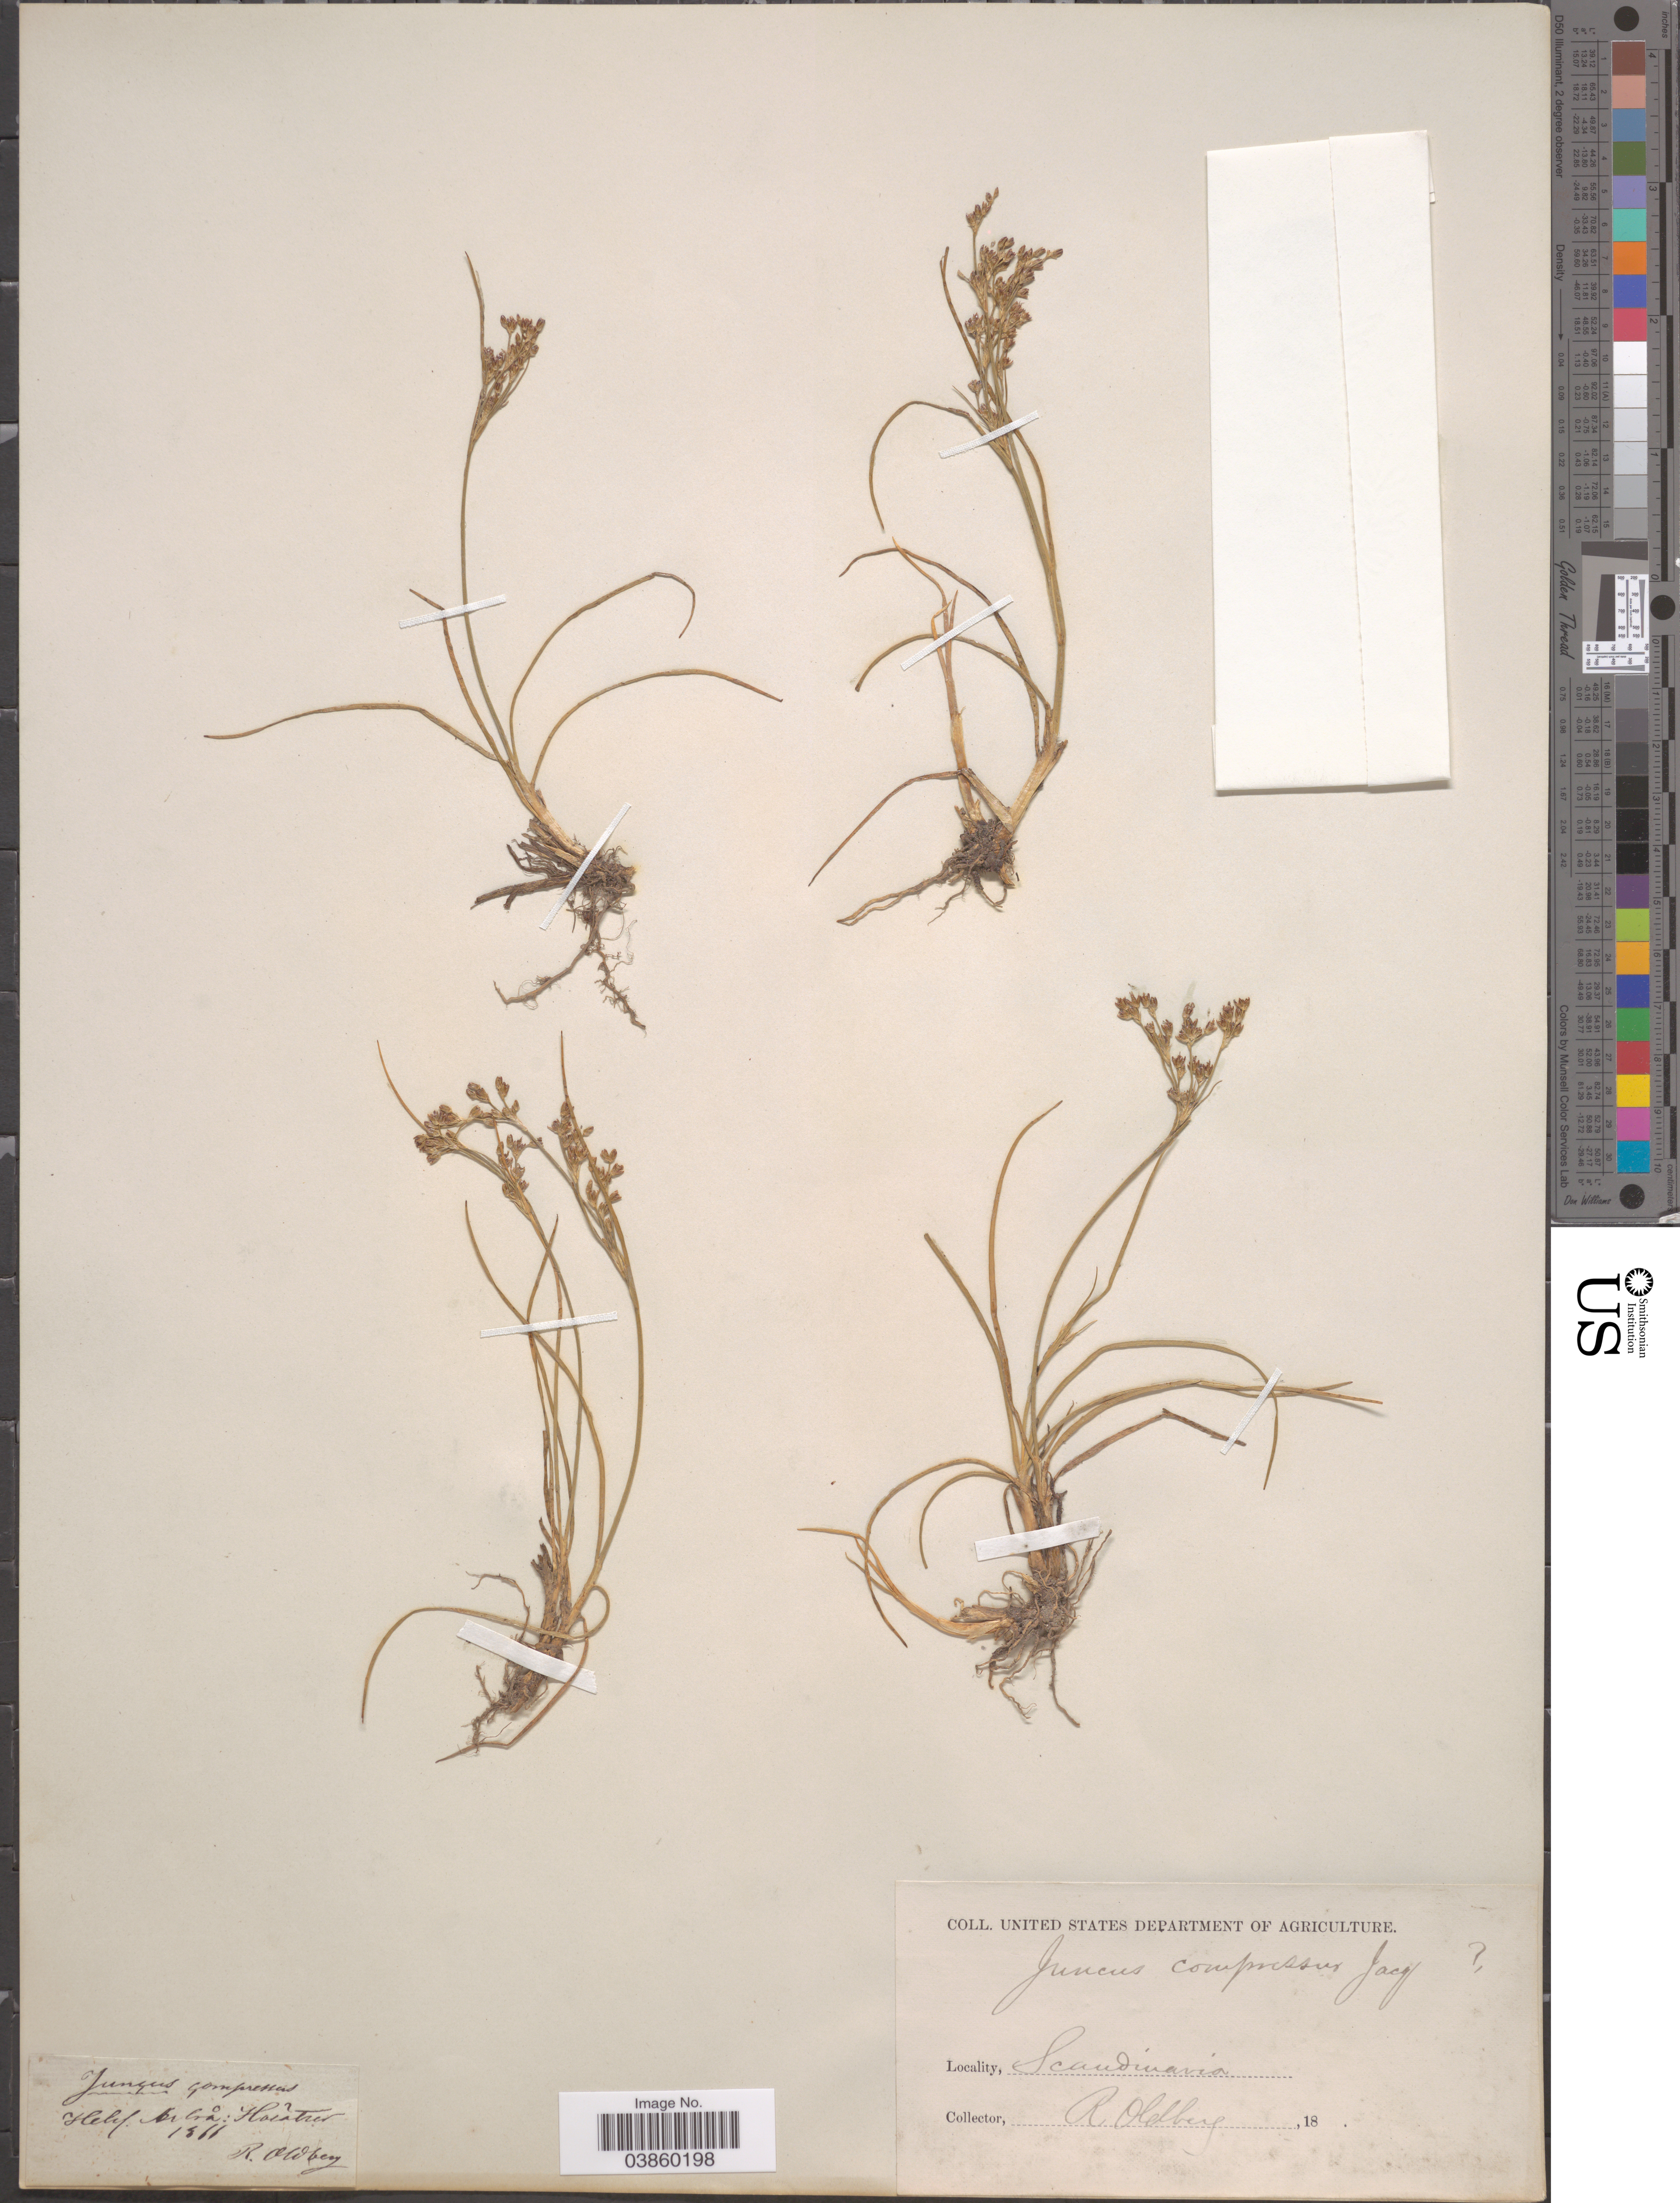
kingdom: Plantae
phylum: Tracheophyta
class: Liliopsida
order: Poales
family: Juncaceae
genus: Juncus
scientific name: Juncus compressus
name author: Jacq.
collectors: R. Oldberg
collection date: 1866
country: Sweden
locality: Helsl. Arbra. Scandinavia.